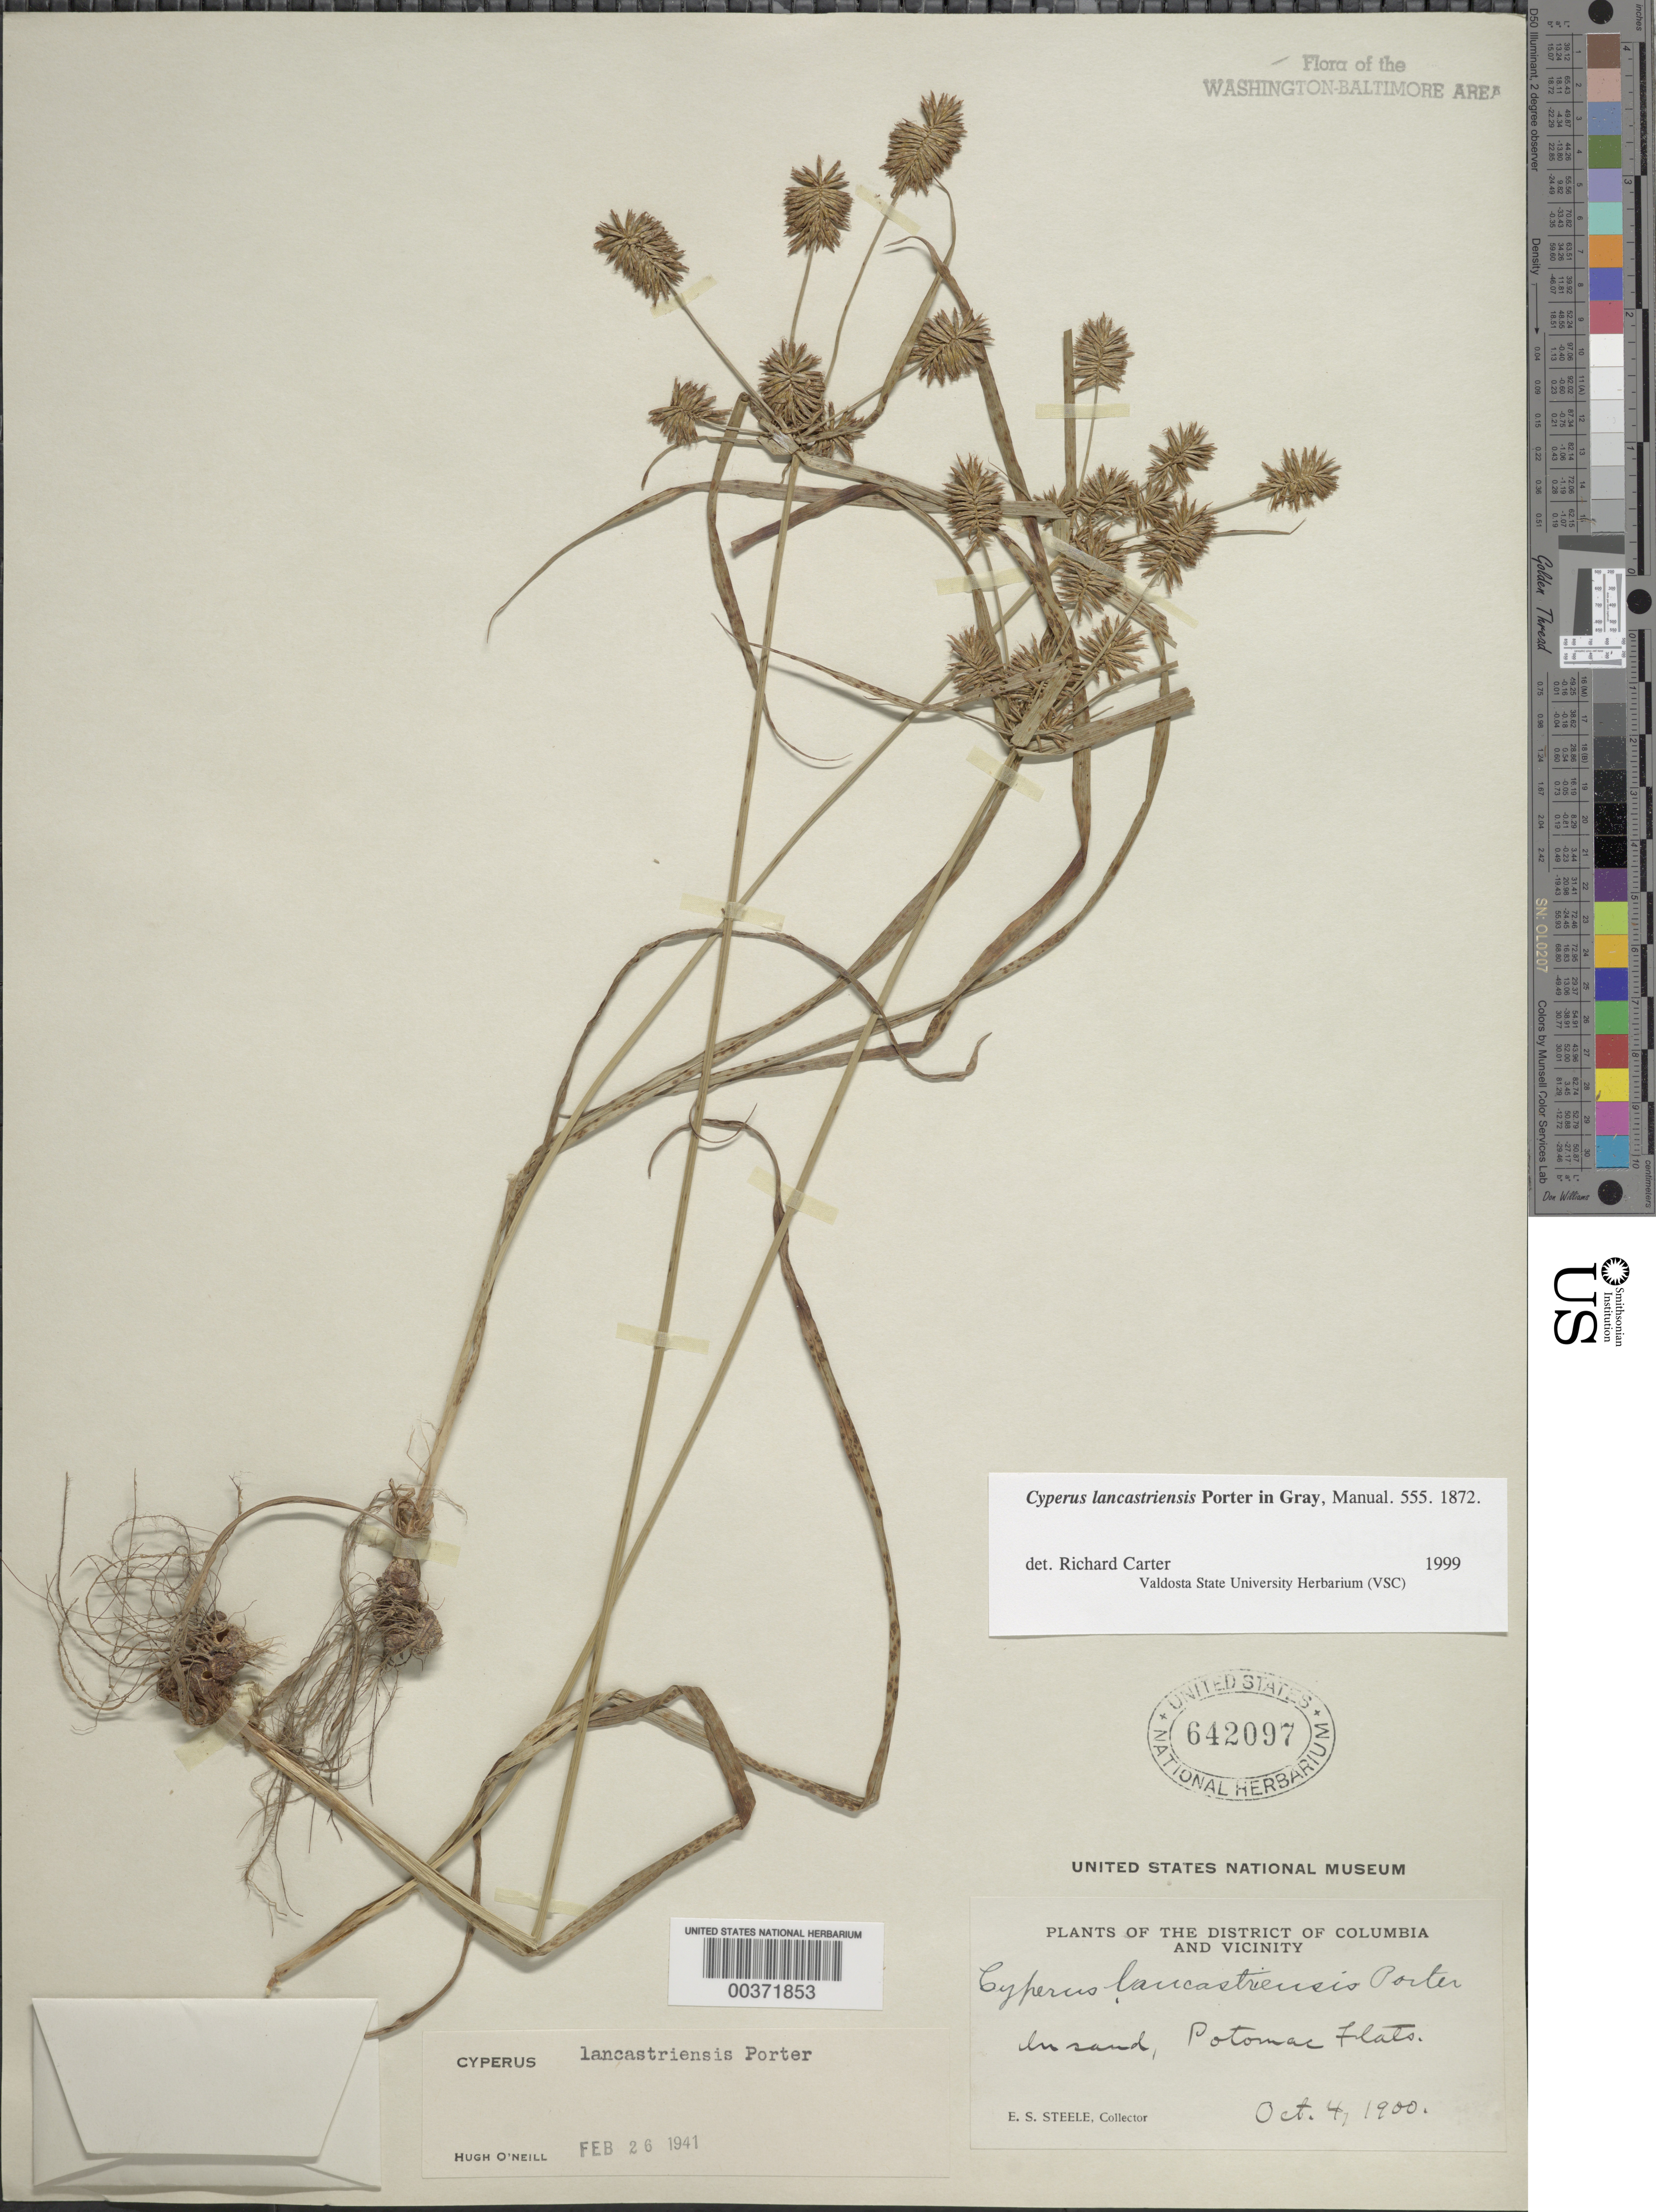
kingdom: Plantae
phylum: Tracheophyta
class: Liliopsida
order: Poales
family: Cyperaceae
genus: Cyperus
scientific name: Cyperus lancastriensis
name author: Porter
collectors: E. Steele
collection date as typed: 04 Oct 1900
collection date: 1900-10-04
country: United States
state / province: District of Columbia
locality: Potomac flats C. & O. Canal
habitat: In sand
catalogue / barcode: US 642097